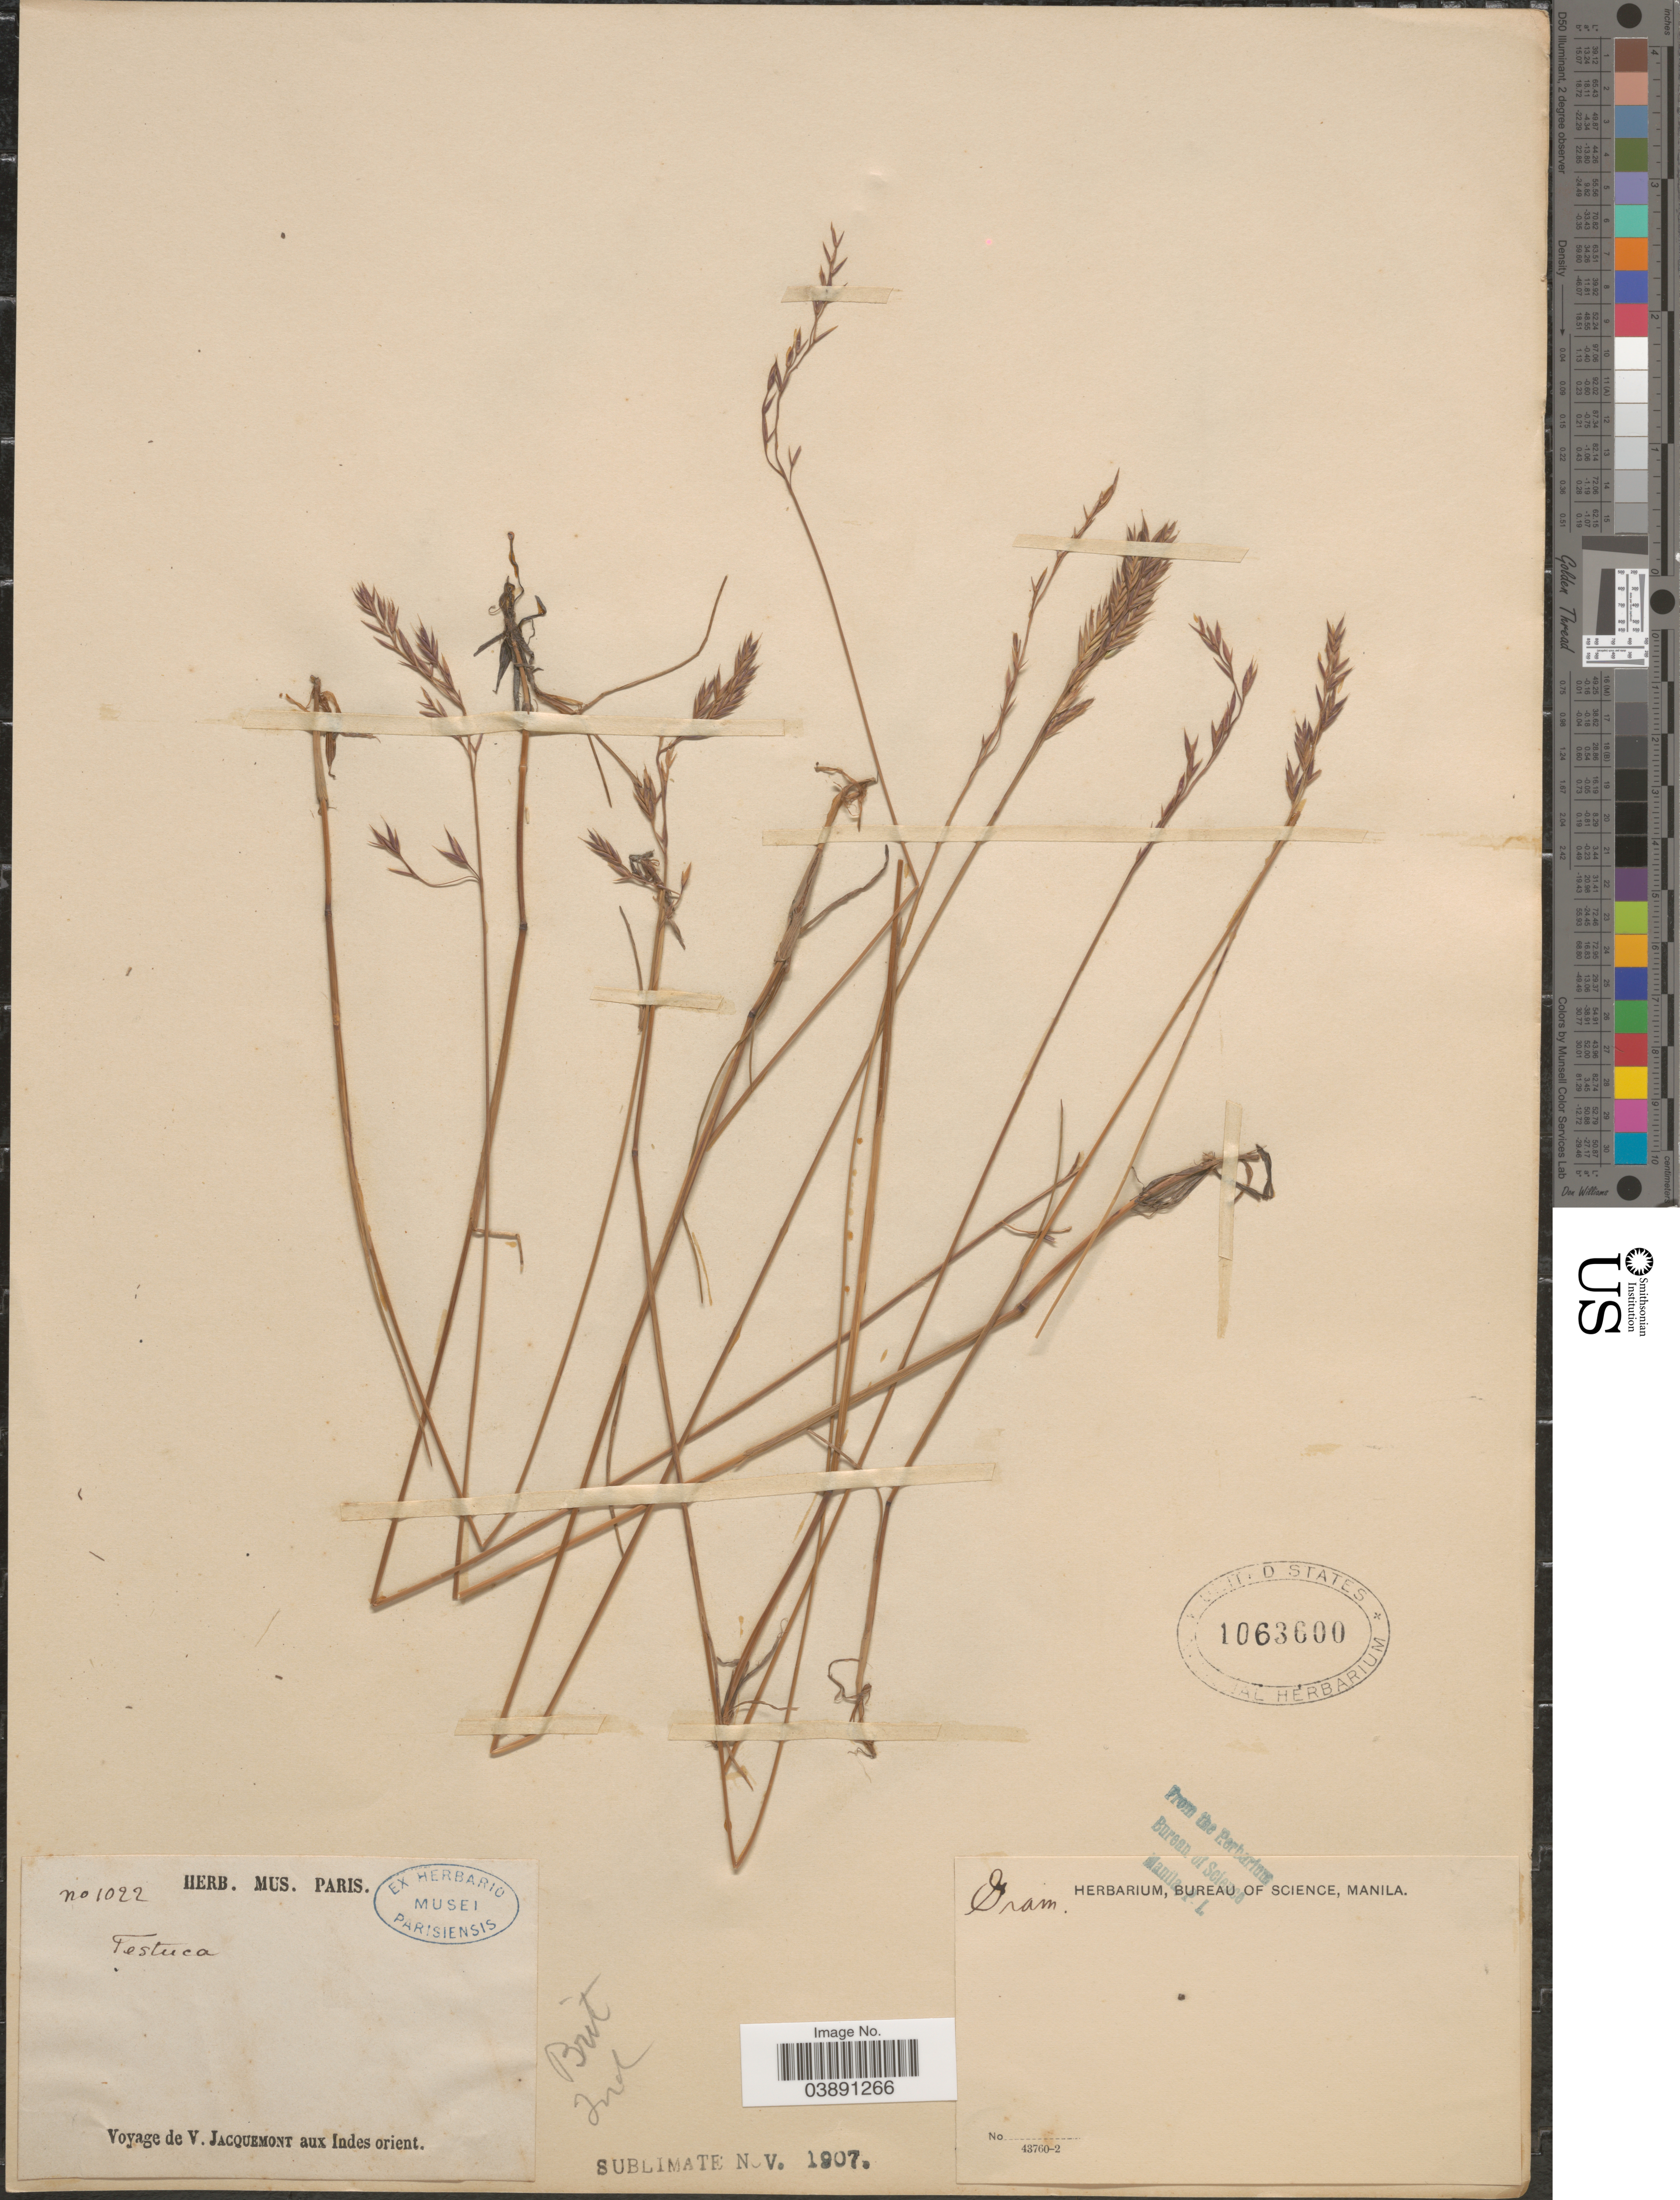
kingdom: Plantae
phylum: Tracheophyta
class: Liliopsida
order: Poales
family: Poaceae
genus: Festuca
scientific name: Festuca sp.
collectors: V. Jacquemont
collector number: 1022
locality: Indes orient. Brit Ind.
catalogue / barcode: US 1063600